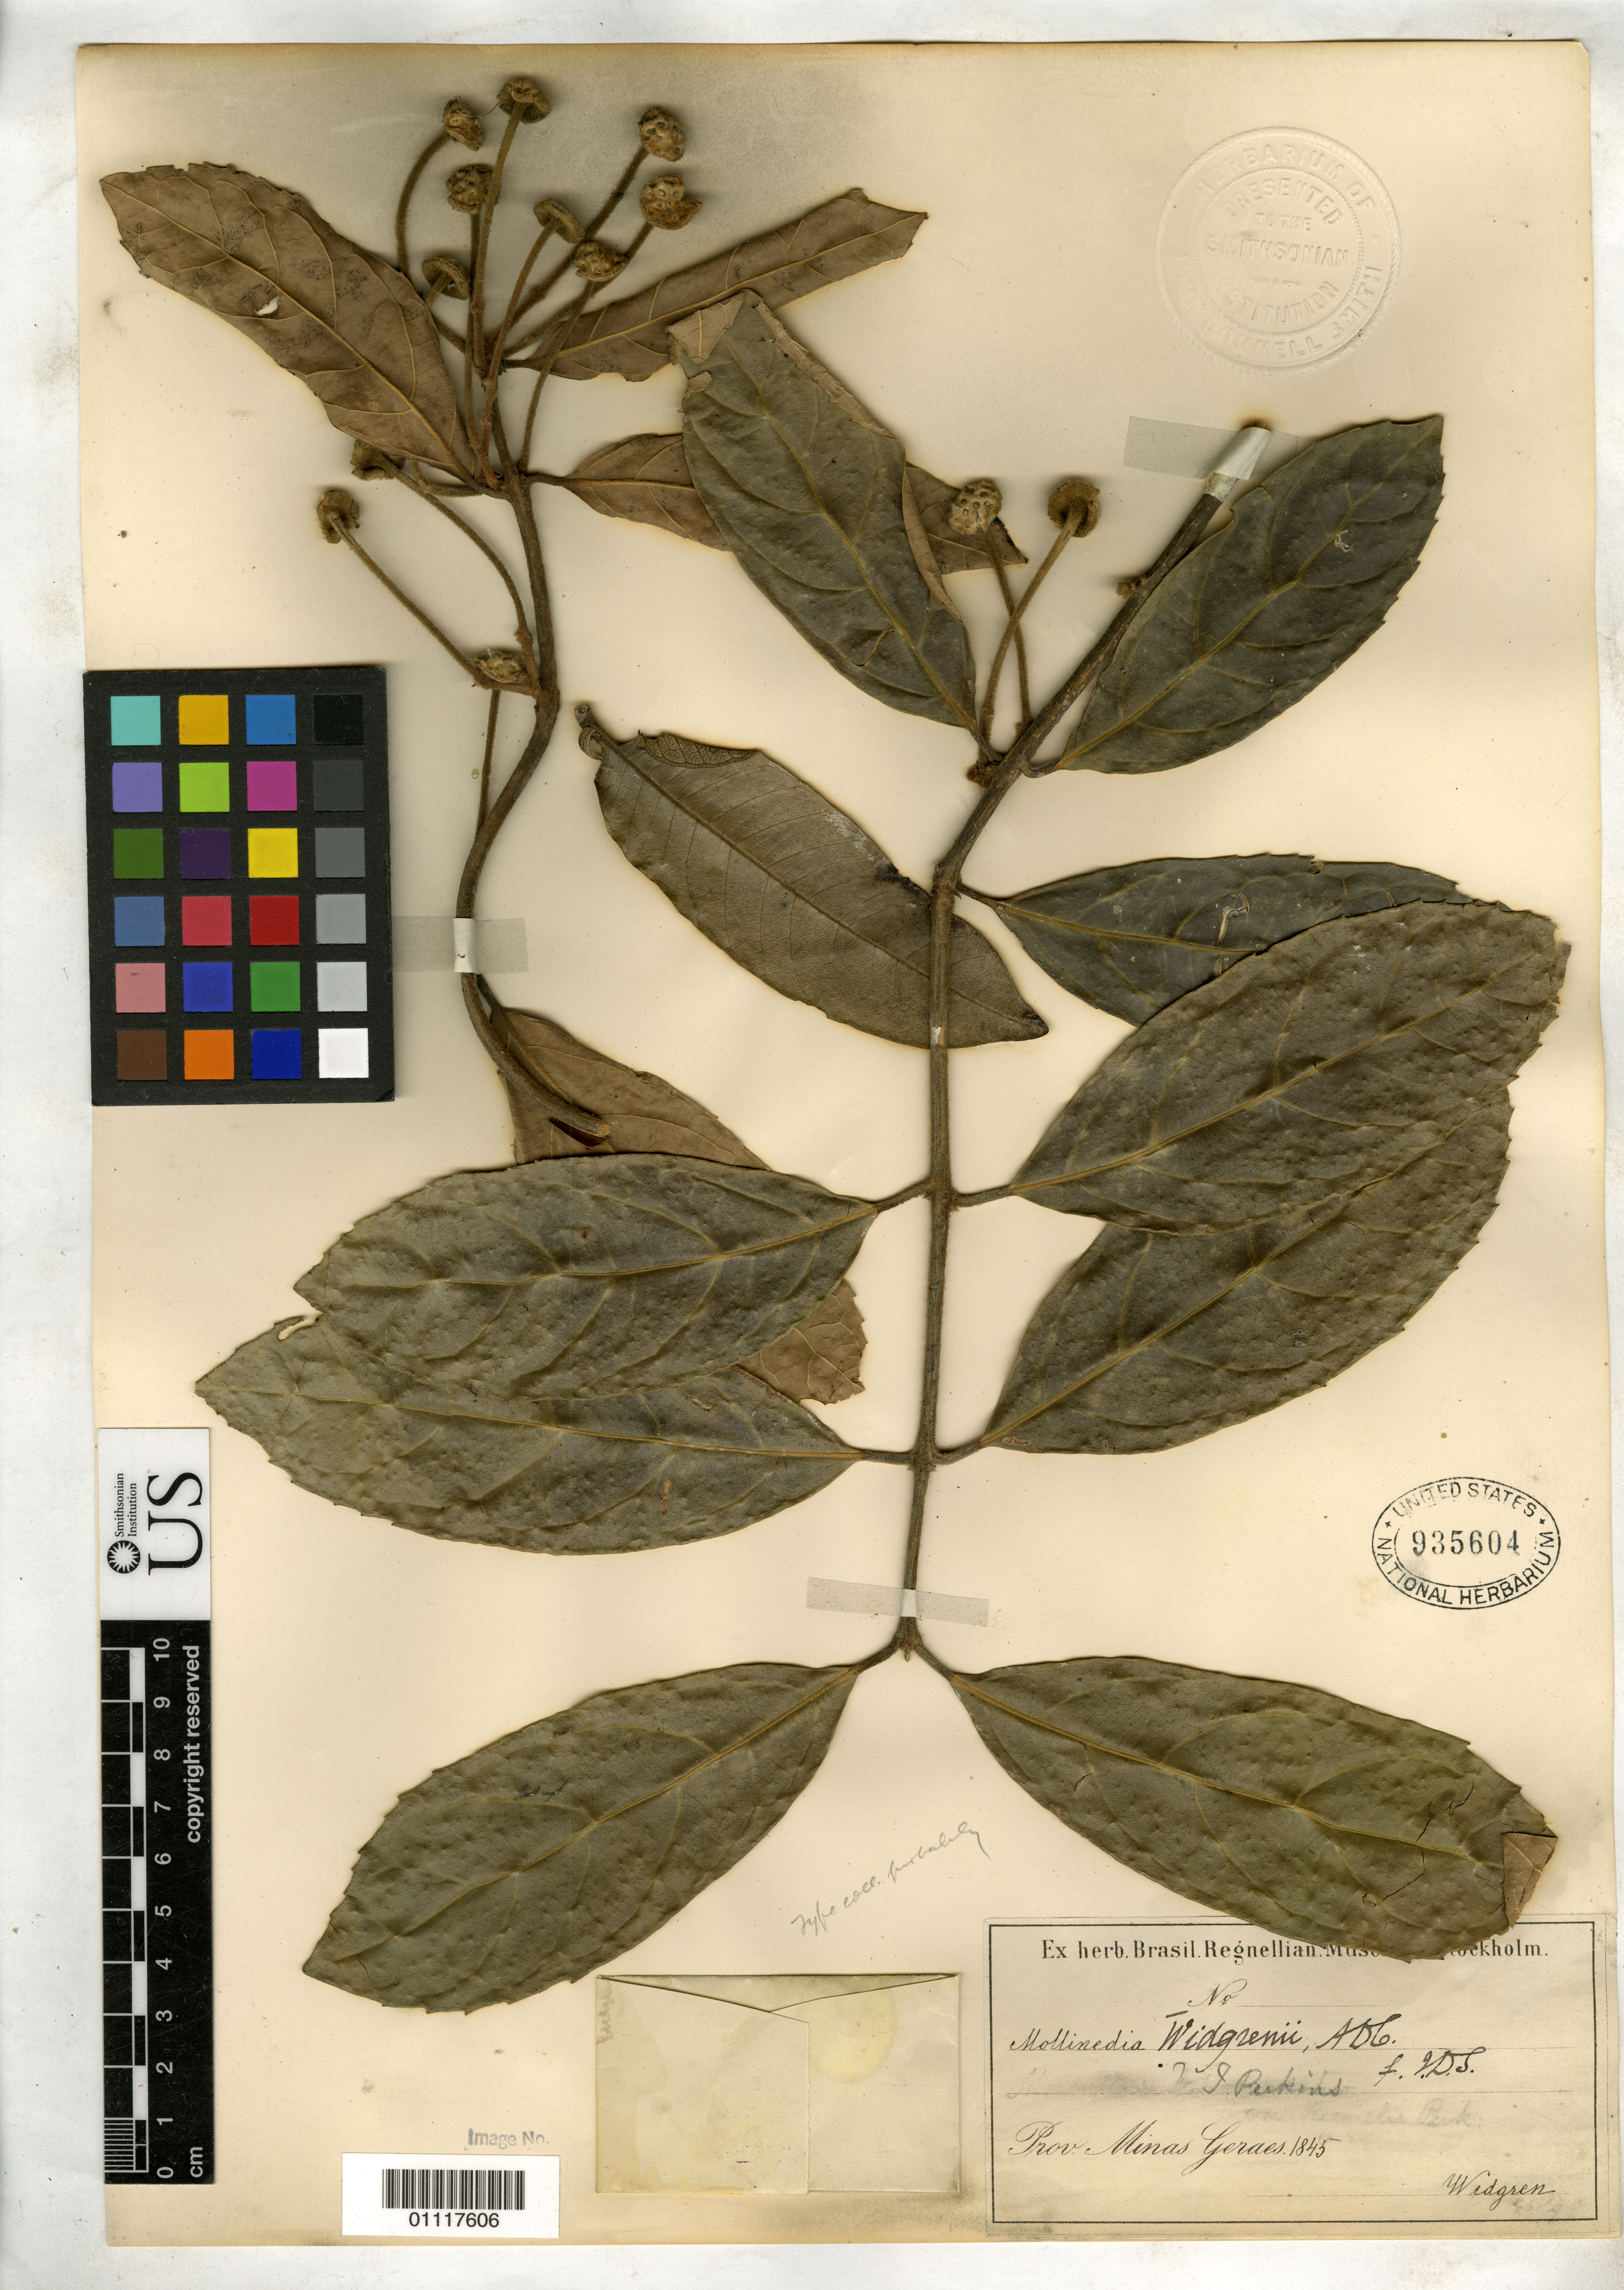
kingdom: Plantae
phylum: Tracheophyta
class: Magnoliopsida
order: Laurales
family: Monimiaceae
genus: Mollinedia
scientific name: Mollinedia widgrenii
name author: A. DC.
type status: Possible Type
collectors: J. Widgren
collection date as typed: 1845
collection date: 1845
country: Brazil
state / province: Minas Gerais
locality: Minas Geraes.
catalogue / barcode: US 935604